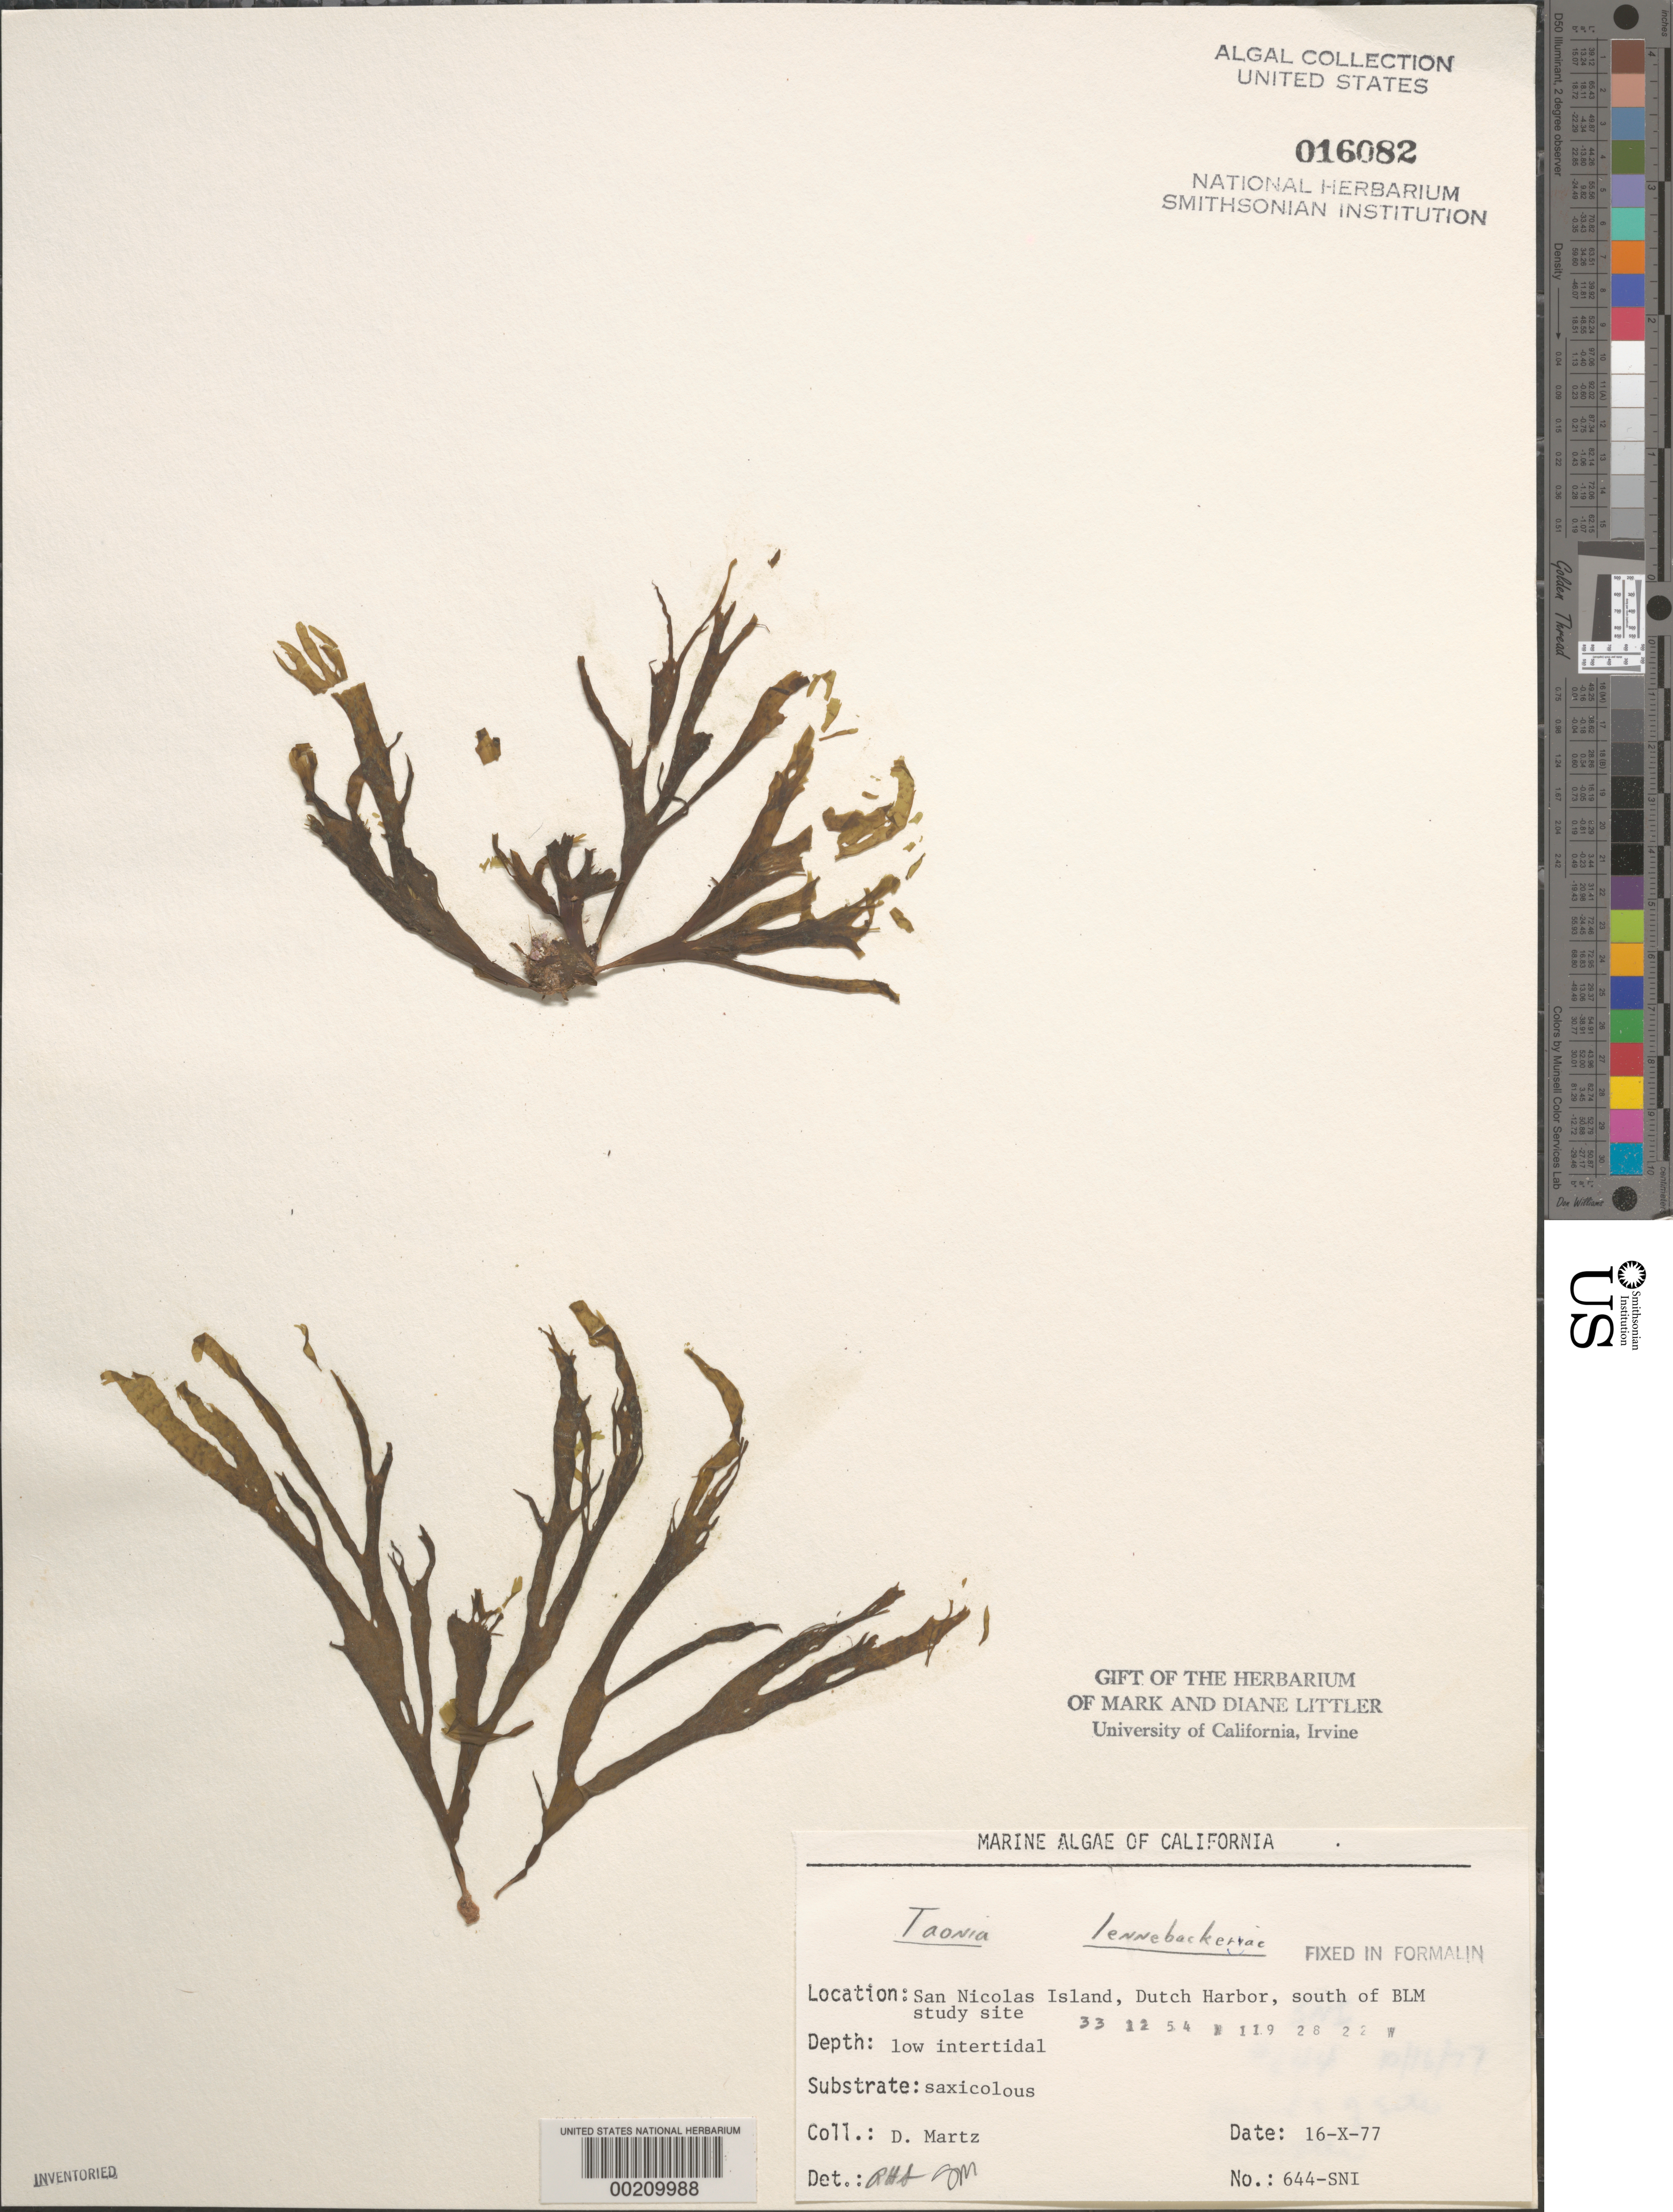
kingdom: Chromista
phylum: Ochrophyta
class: Phaeophyceae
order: Dictyotales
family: Dictyotaceae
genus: Taonia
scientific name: Taonia lennebackerae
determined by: Sims, Robert H.; Murray, S. N.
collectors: D. Martz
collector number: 644-sni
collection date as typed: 16 Oct 1977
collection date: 1977-10-16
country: United States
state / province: California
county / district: Ventura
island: San Nicolas Island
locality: Dutch Harbor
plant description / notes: BLM-SOCALBIGHT Rocky Intertidal Survey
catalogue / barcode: US 16082